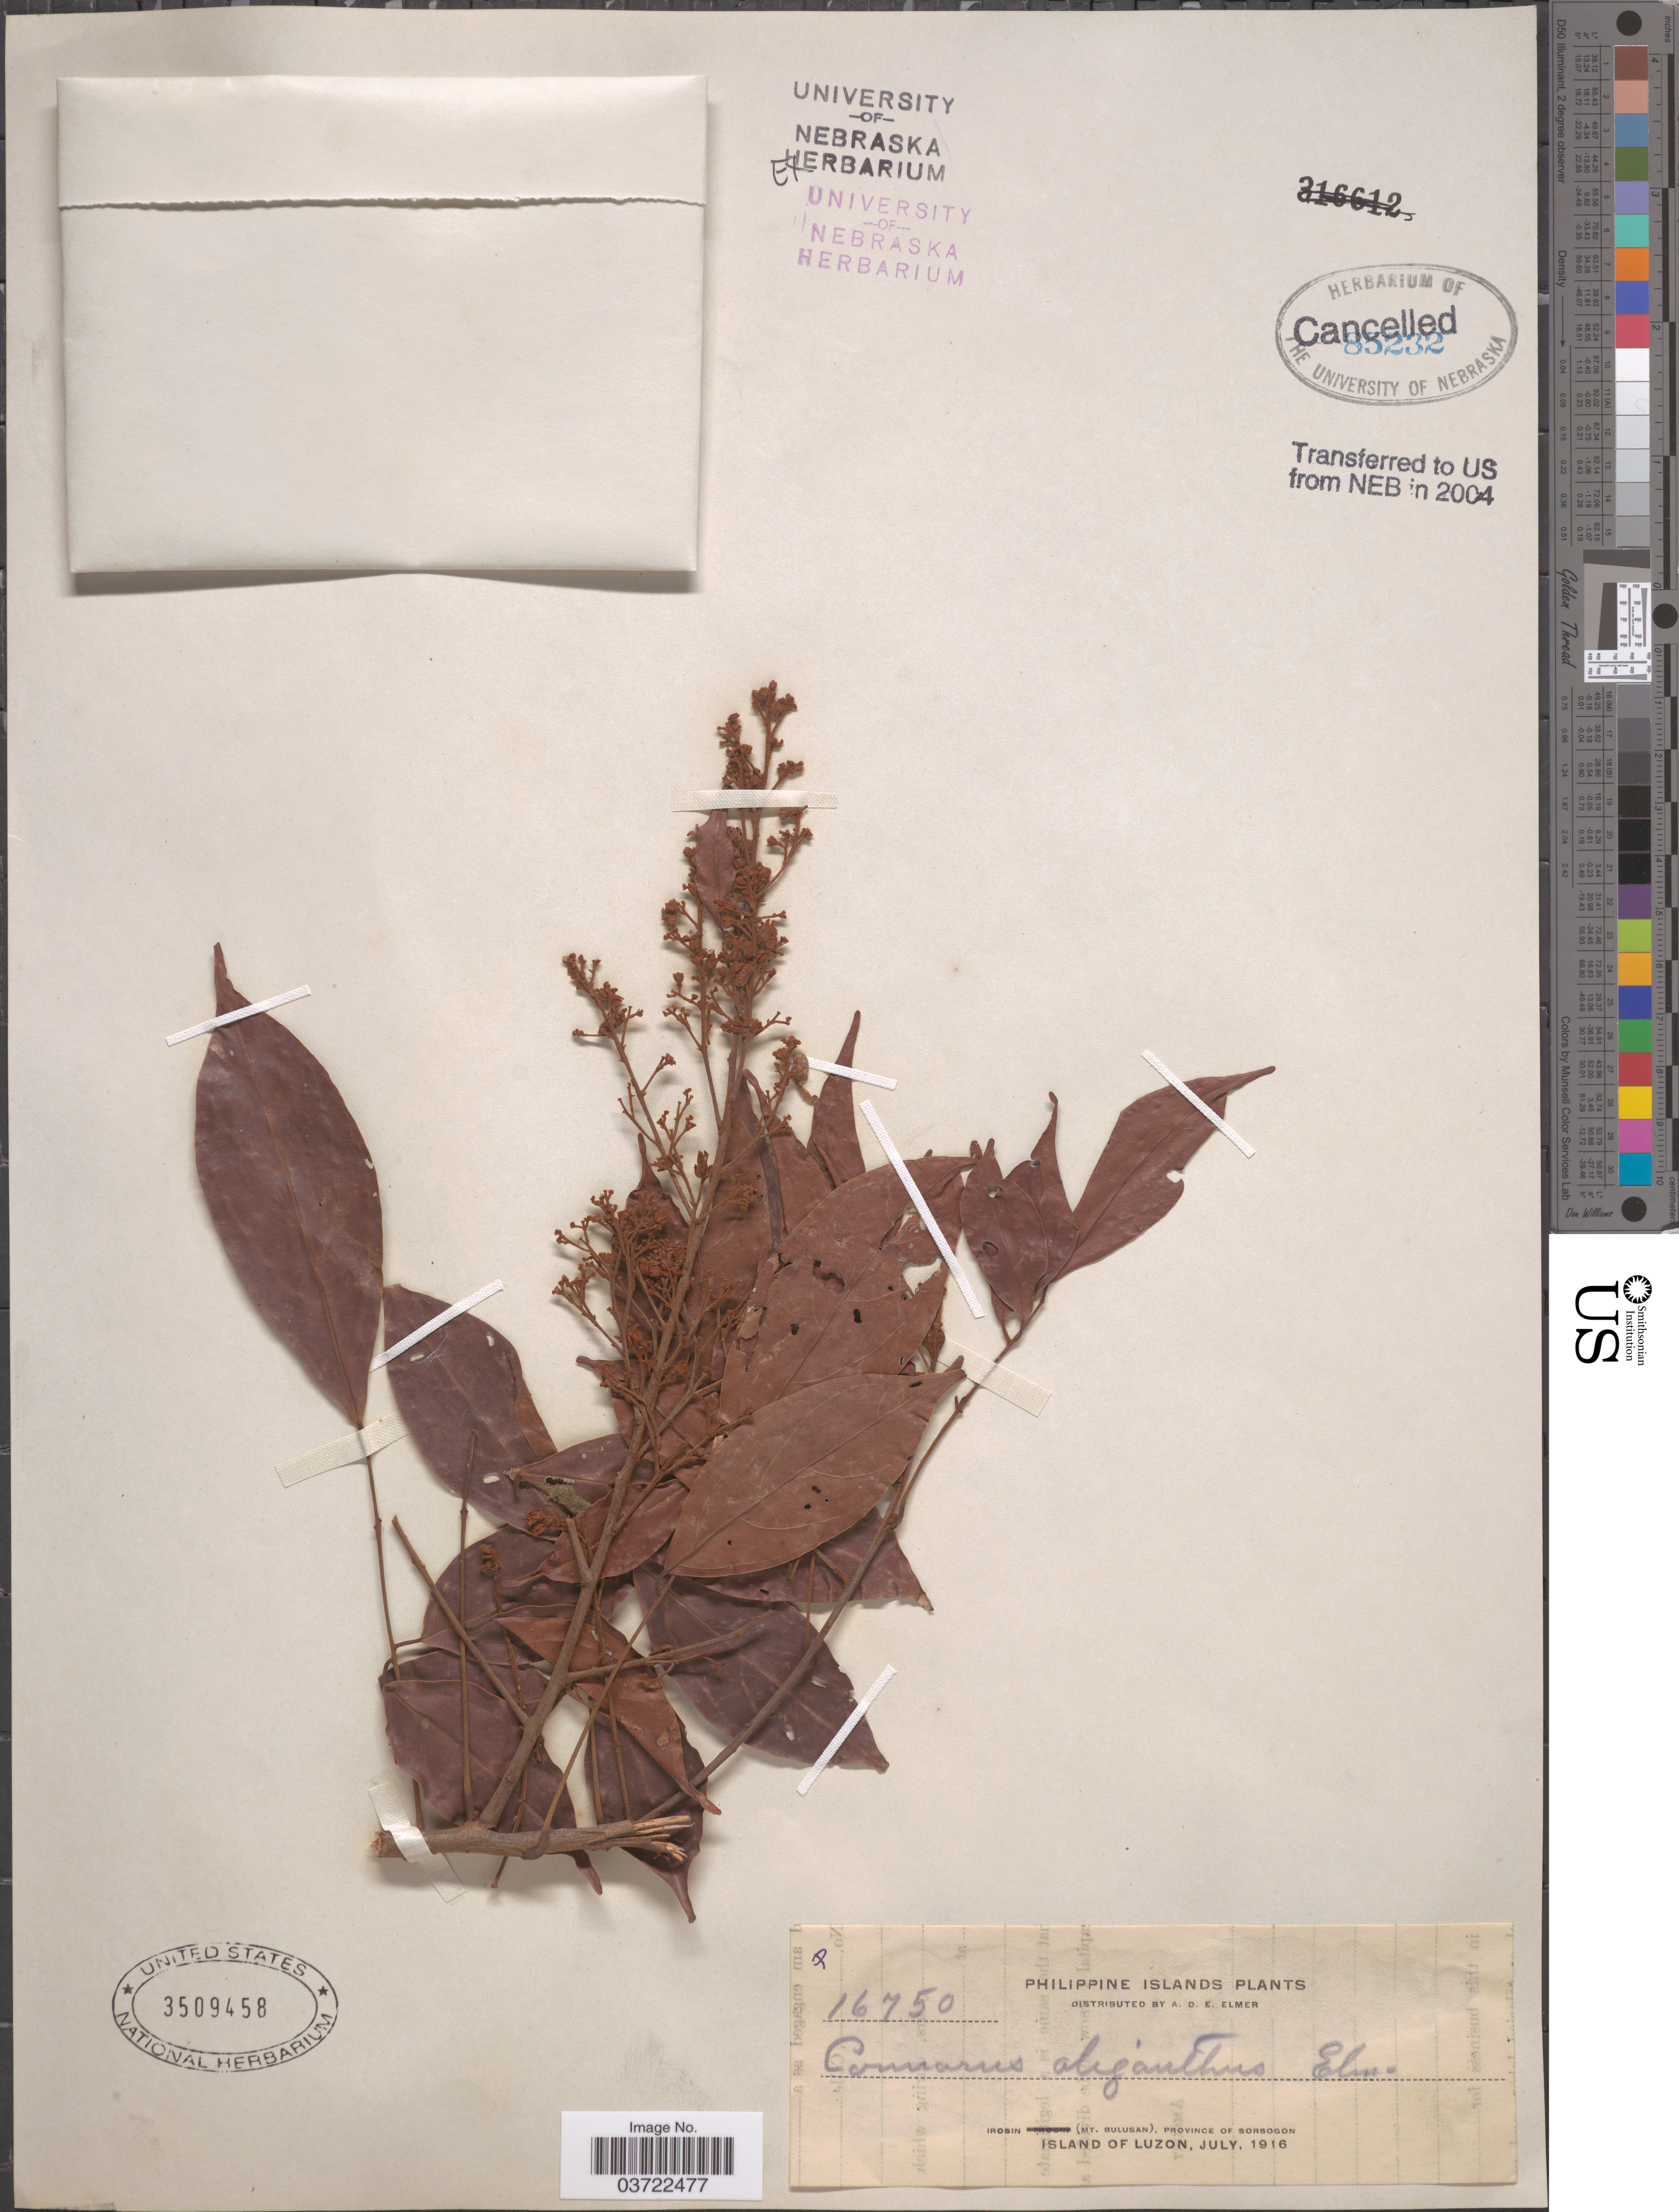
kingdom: Plantae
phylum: Tracheophyta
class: Magnoliopsida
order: Oxalidales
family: Connaraceae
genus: Connarus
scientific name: Connarus oliganthus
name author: Elmer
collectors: A. D. E. Elmer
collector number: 16750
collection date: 1916-07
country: Philippines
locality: Irosin, (Mt. Bulusan), Province of Sorsogon, Island of Luzon.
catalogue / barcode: US 3509458